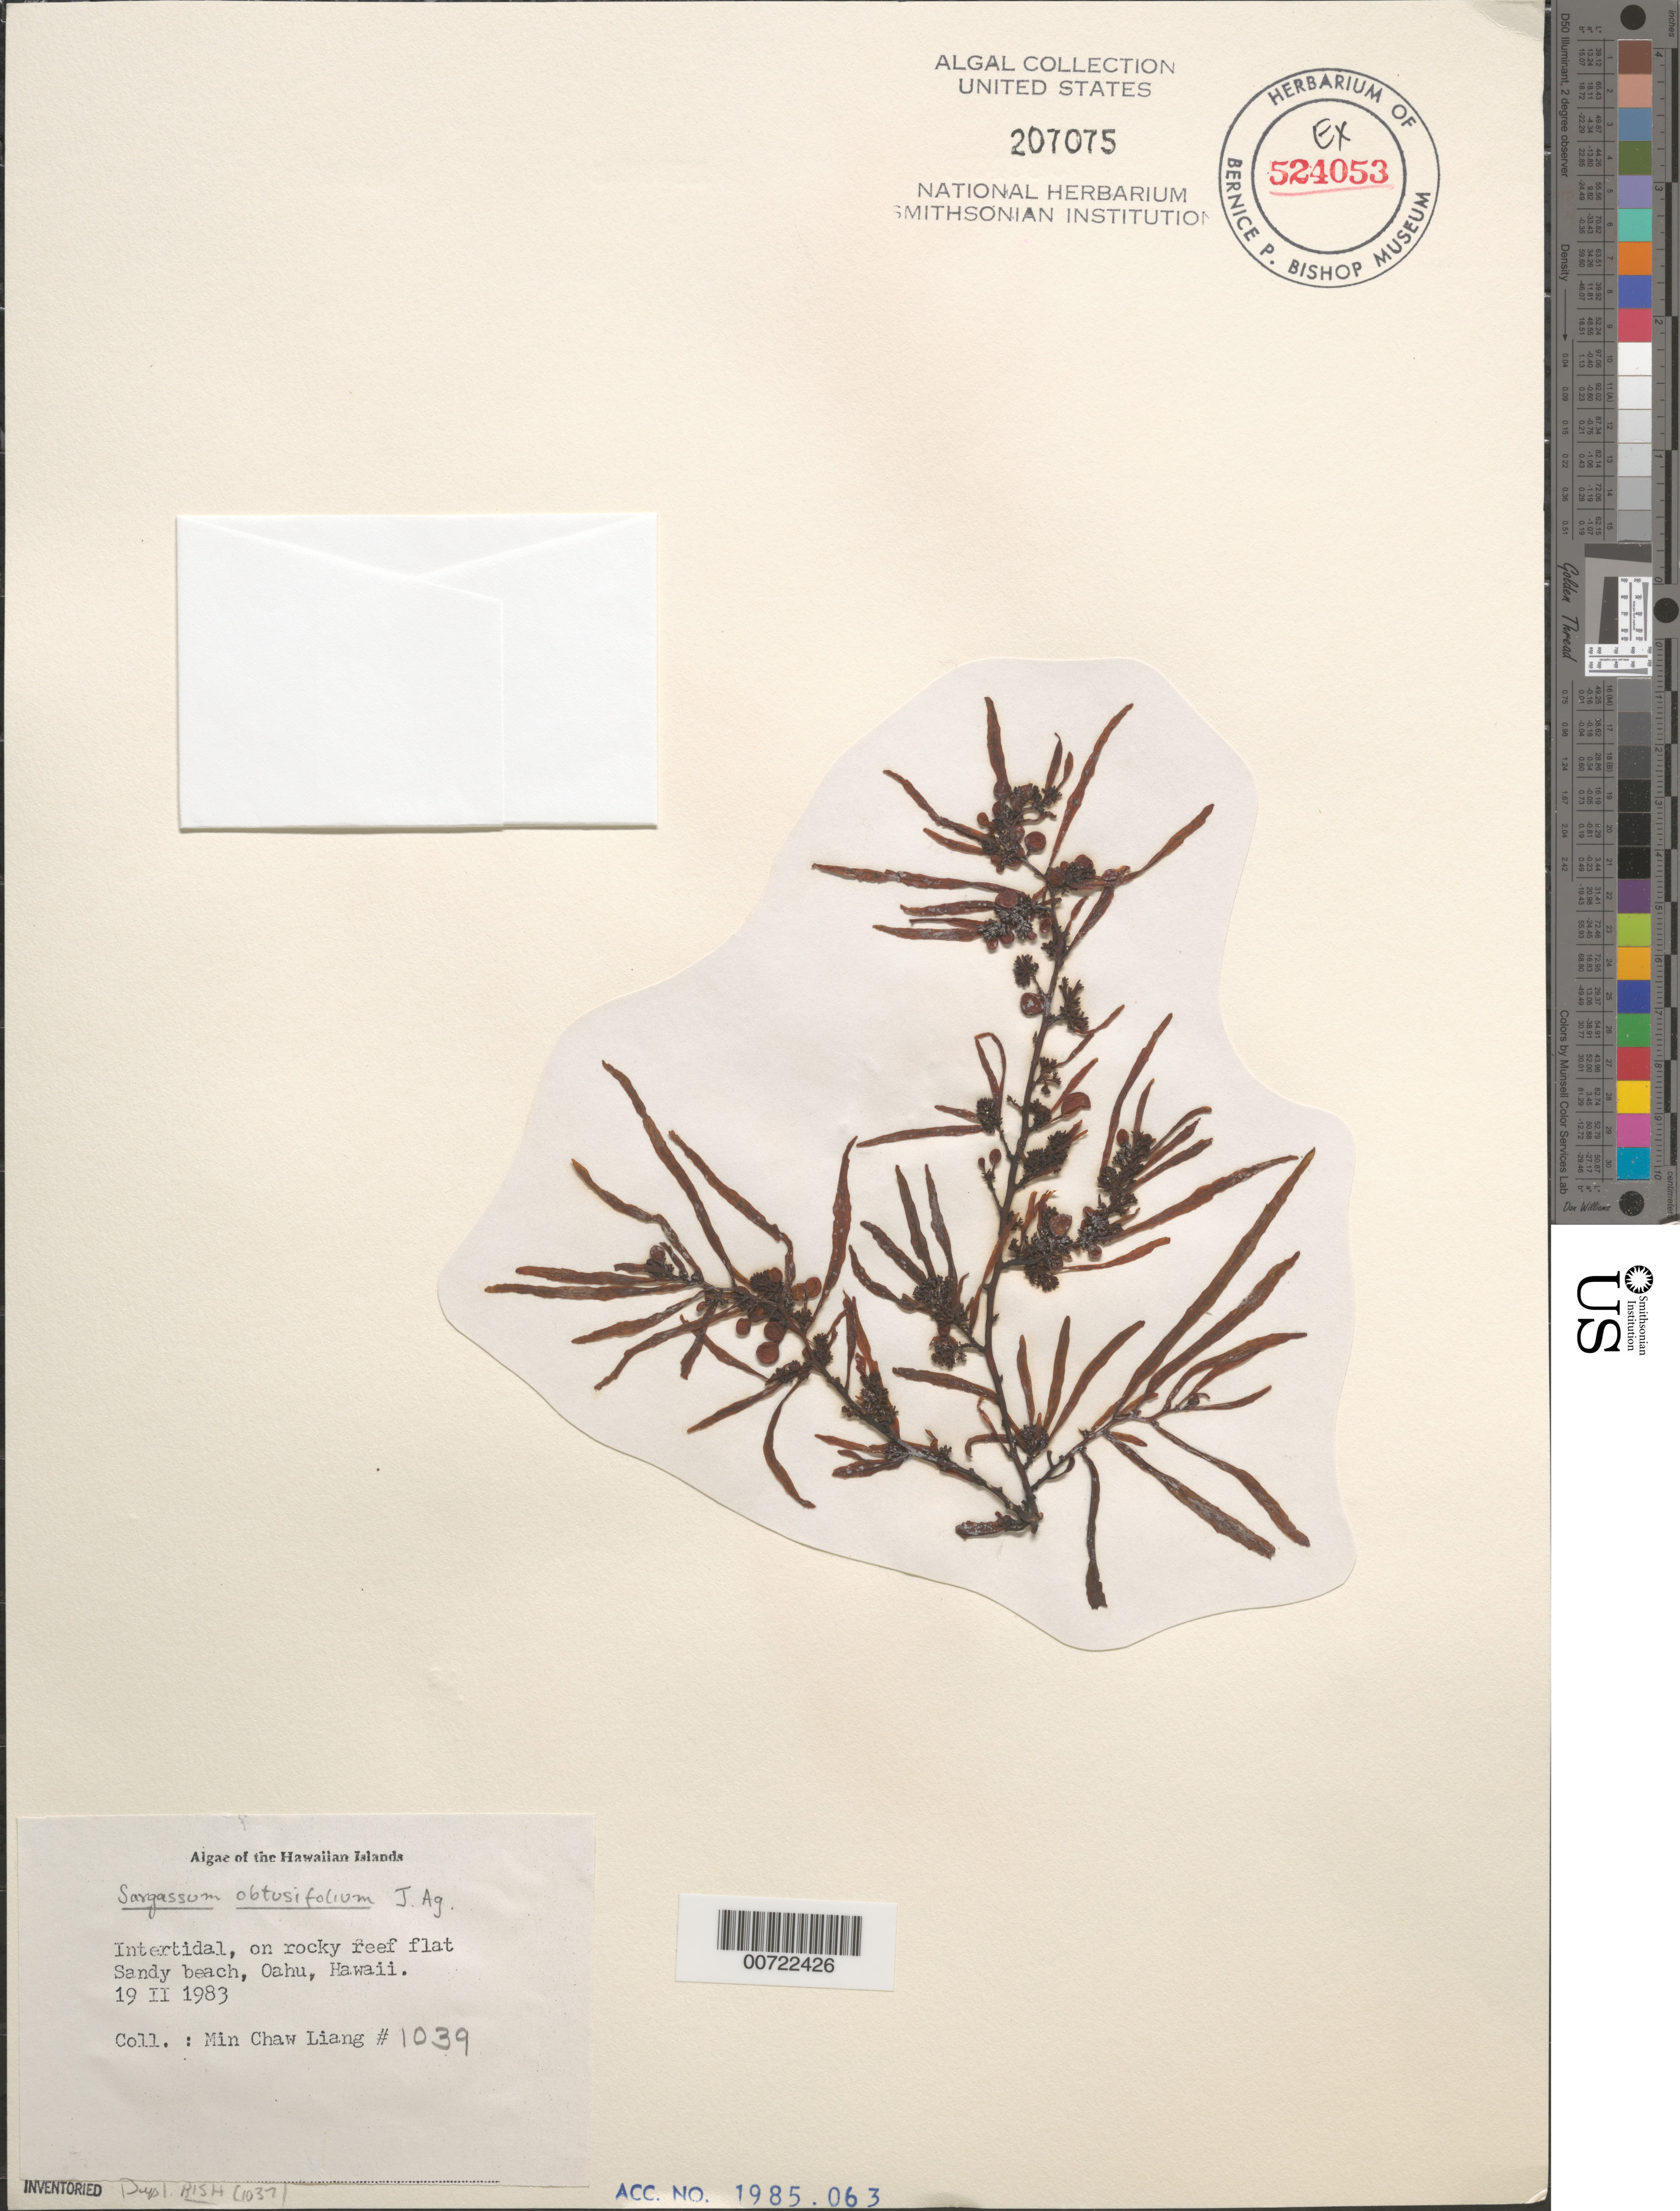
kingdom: Chromista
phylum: Ochrophyta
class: Phaeophyceae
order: Fucales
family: Sargassaceae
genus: Sargassum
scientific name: Sargassum obtusifolium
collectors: M. Liang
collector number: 1039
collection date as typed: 19 Feb 1983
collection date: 1983-02-19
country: United States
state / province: Hawaii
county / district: Honolulu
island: Oahu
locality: Sandy Beach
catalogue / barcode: US 207075